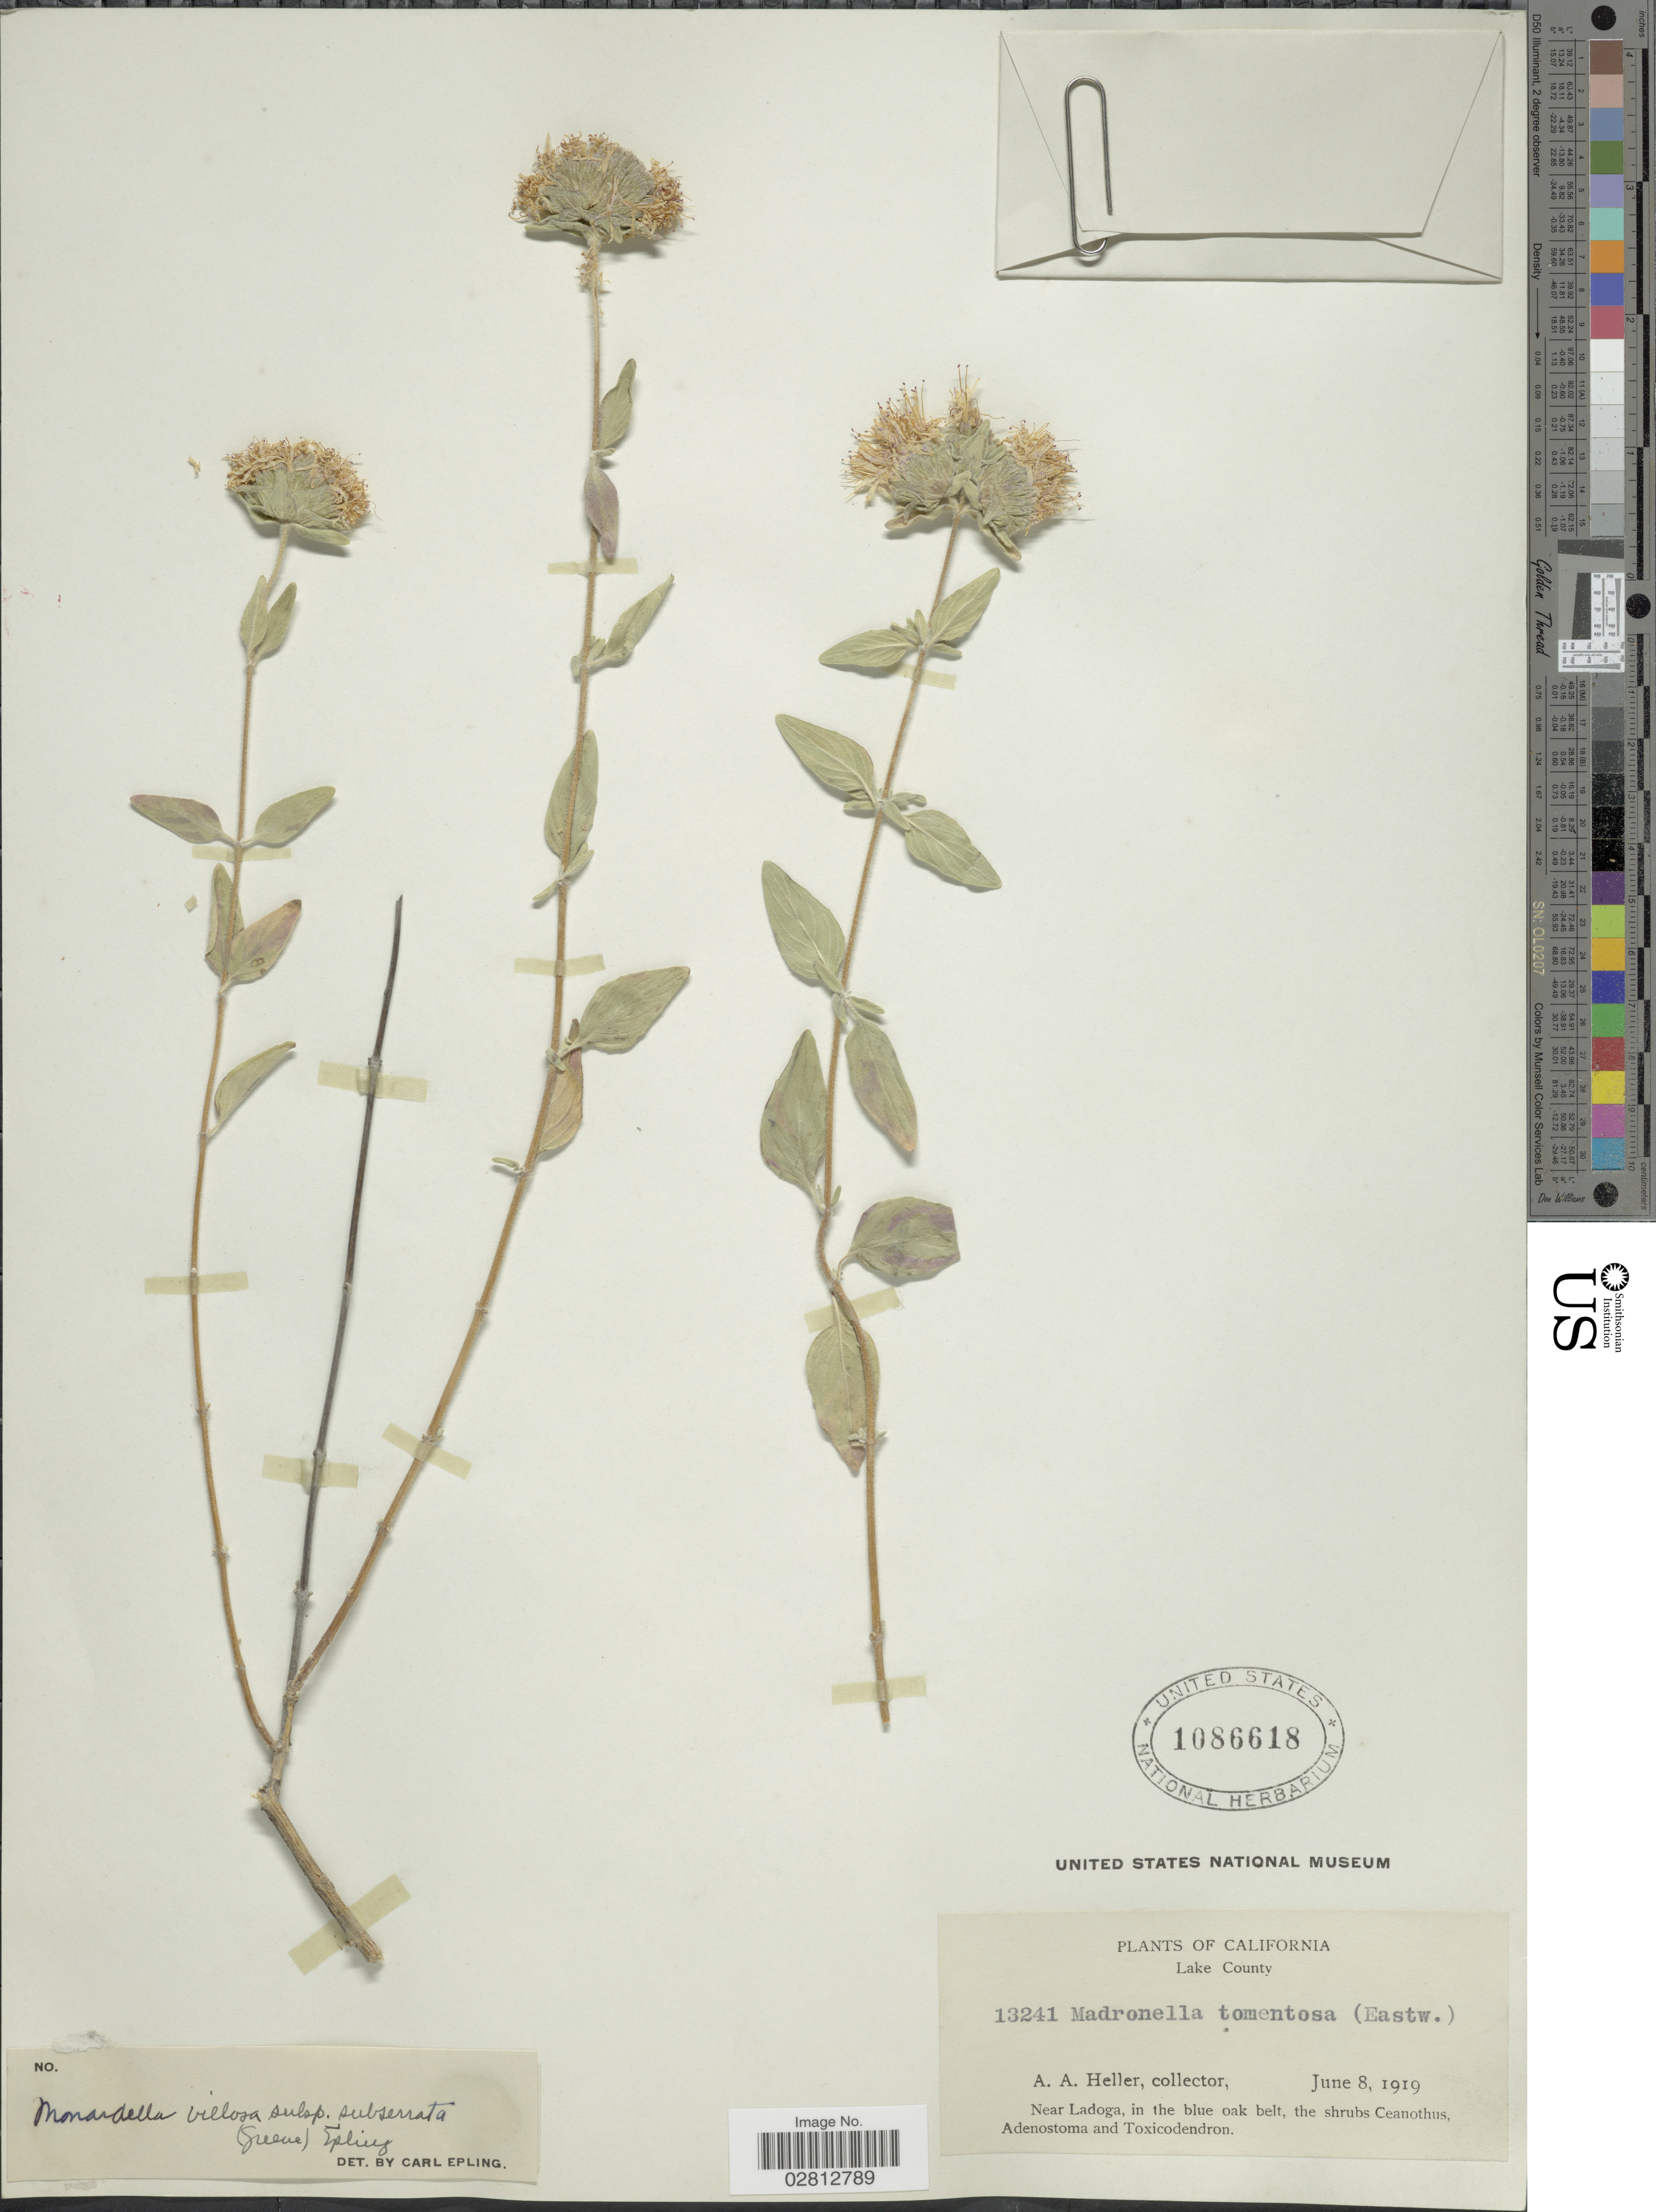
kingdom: Plantae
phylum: Tracheophyta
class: Magnoliopsida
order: Lamiales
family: Lamiaceae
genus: Monardella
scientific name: Monardella villosa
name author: Benth.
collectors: A. A. Heller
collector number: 13241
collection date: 1919-06-08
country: United States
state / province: California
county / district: Lake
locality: Lake County. Near Ladoga, in the blue oak belt.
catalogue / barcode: US 1086618